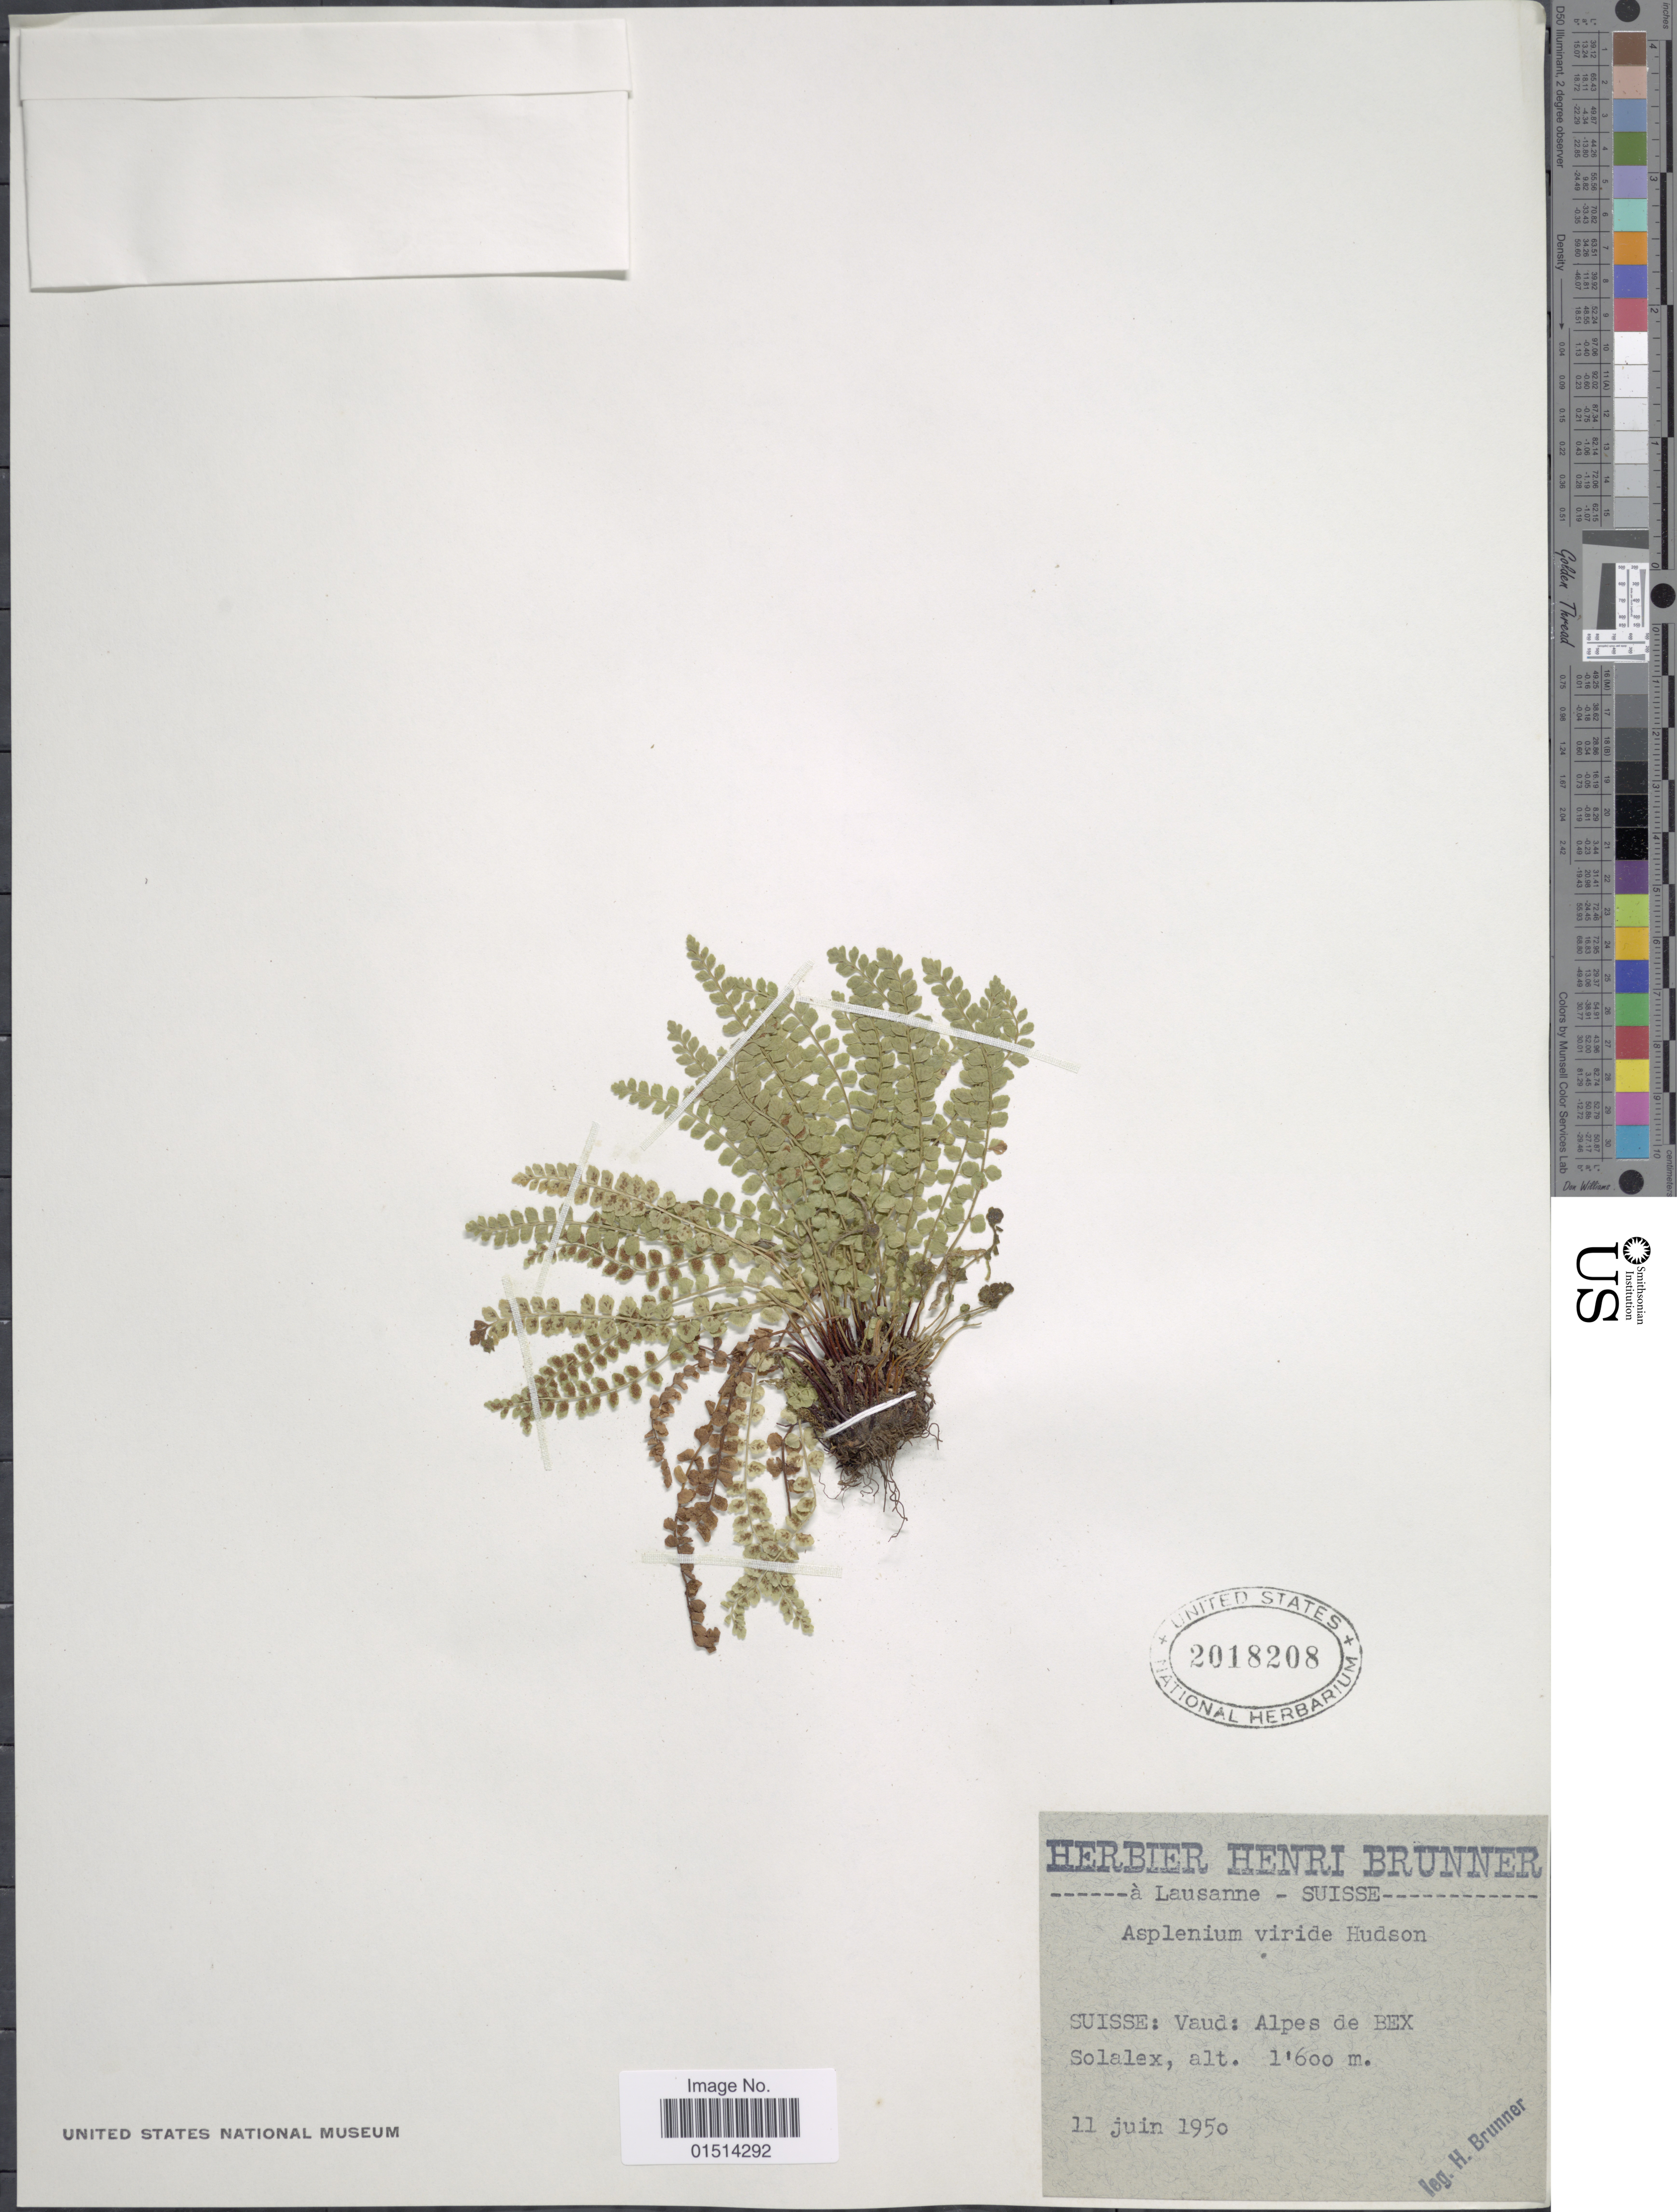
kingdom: Plantae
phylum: Tracheophyta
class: Polypodiopsida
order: Polypodiales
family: Aspleniaceae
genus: Asplenium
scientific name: Asplenium viride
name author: Huds.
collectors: H. Brunner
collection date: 1950-06-11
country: Switzerland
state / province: Vaud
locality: Suisse: Vaud: Alpes de BEX, Solalex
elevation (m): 1600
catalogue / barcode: US 2018208